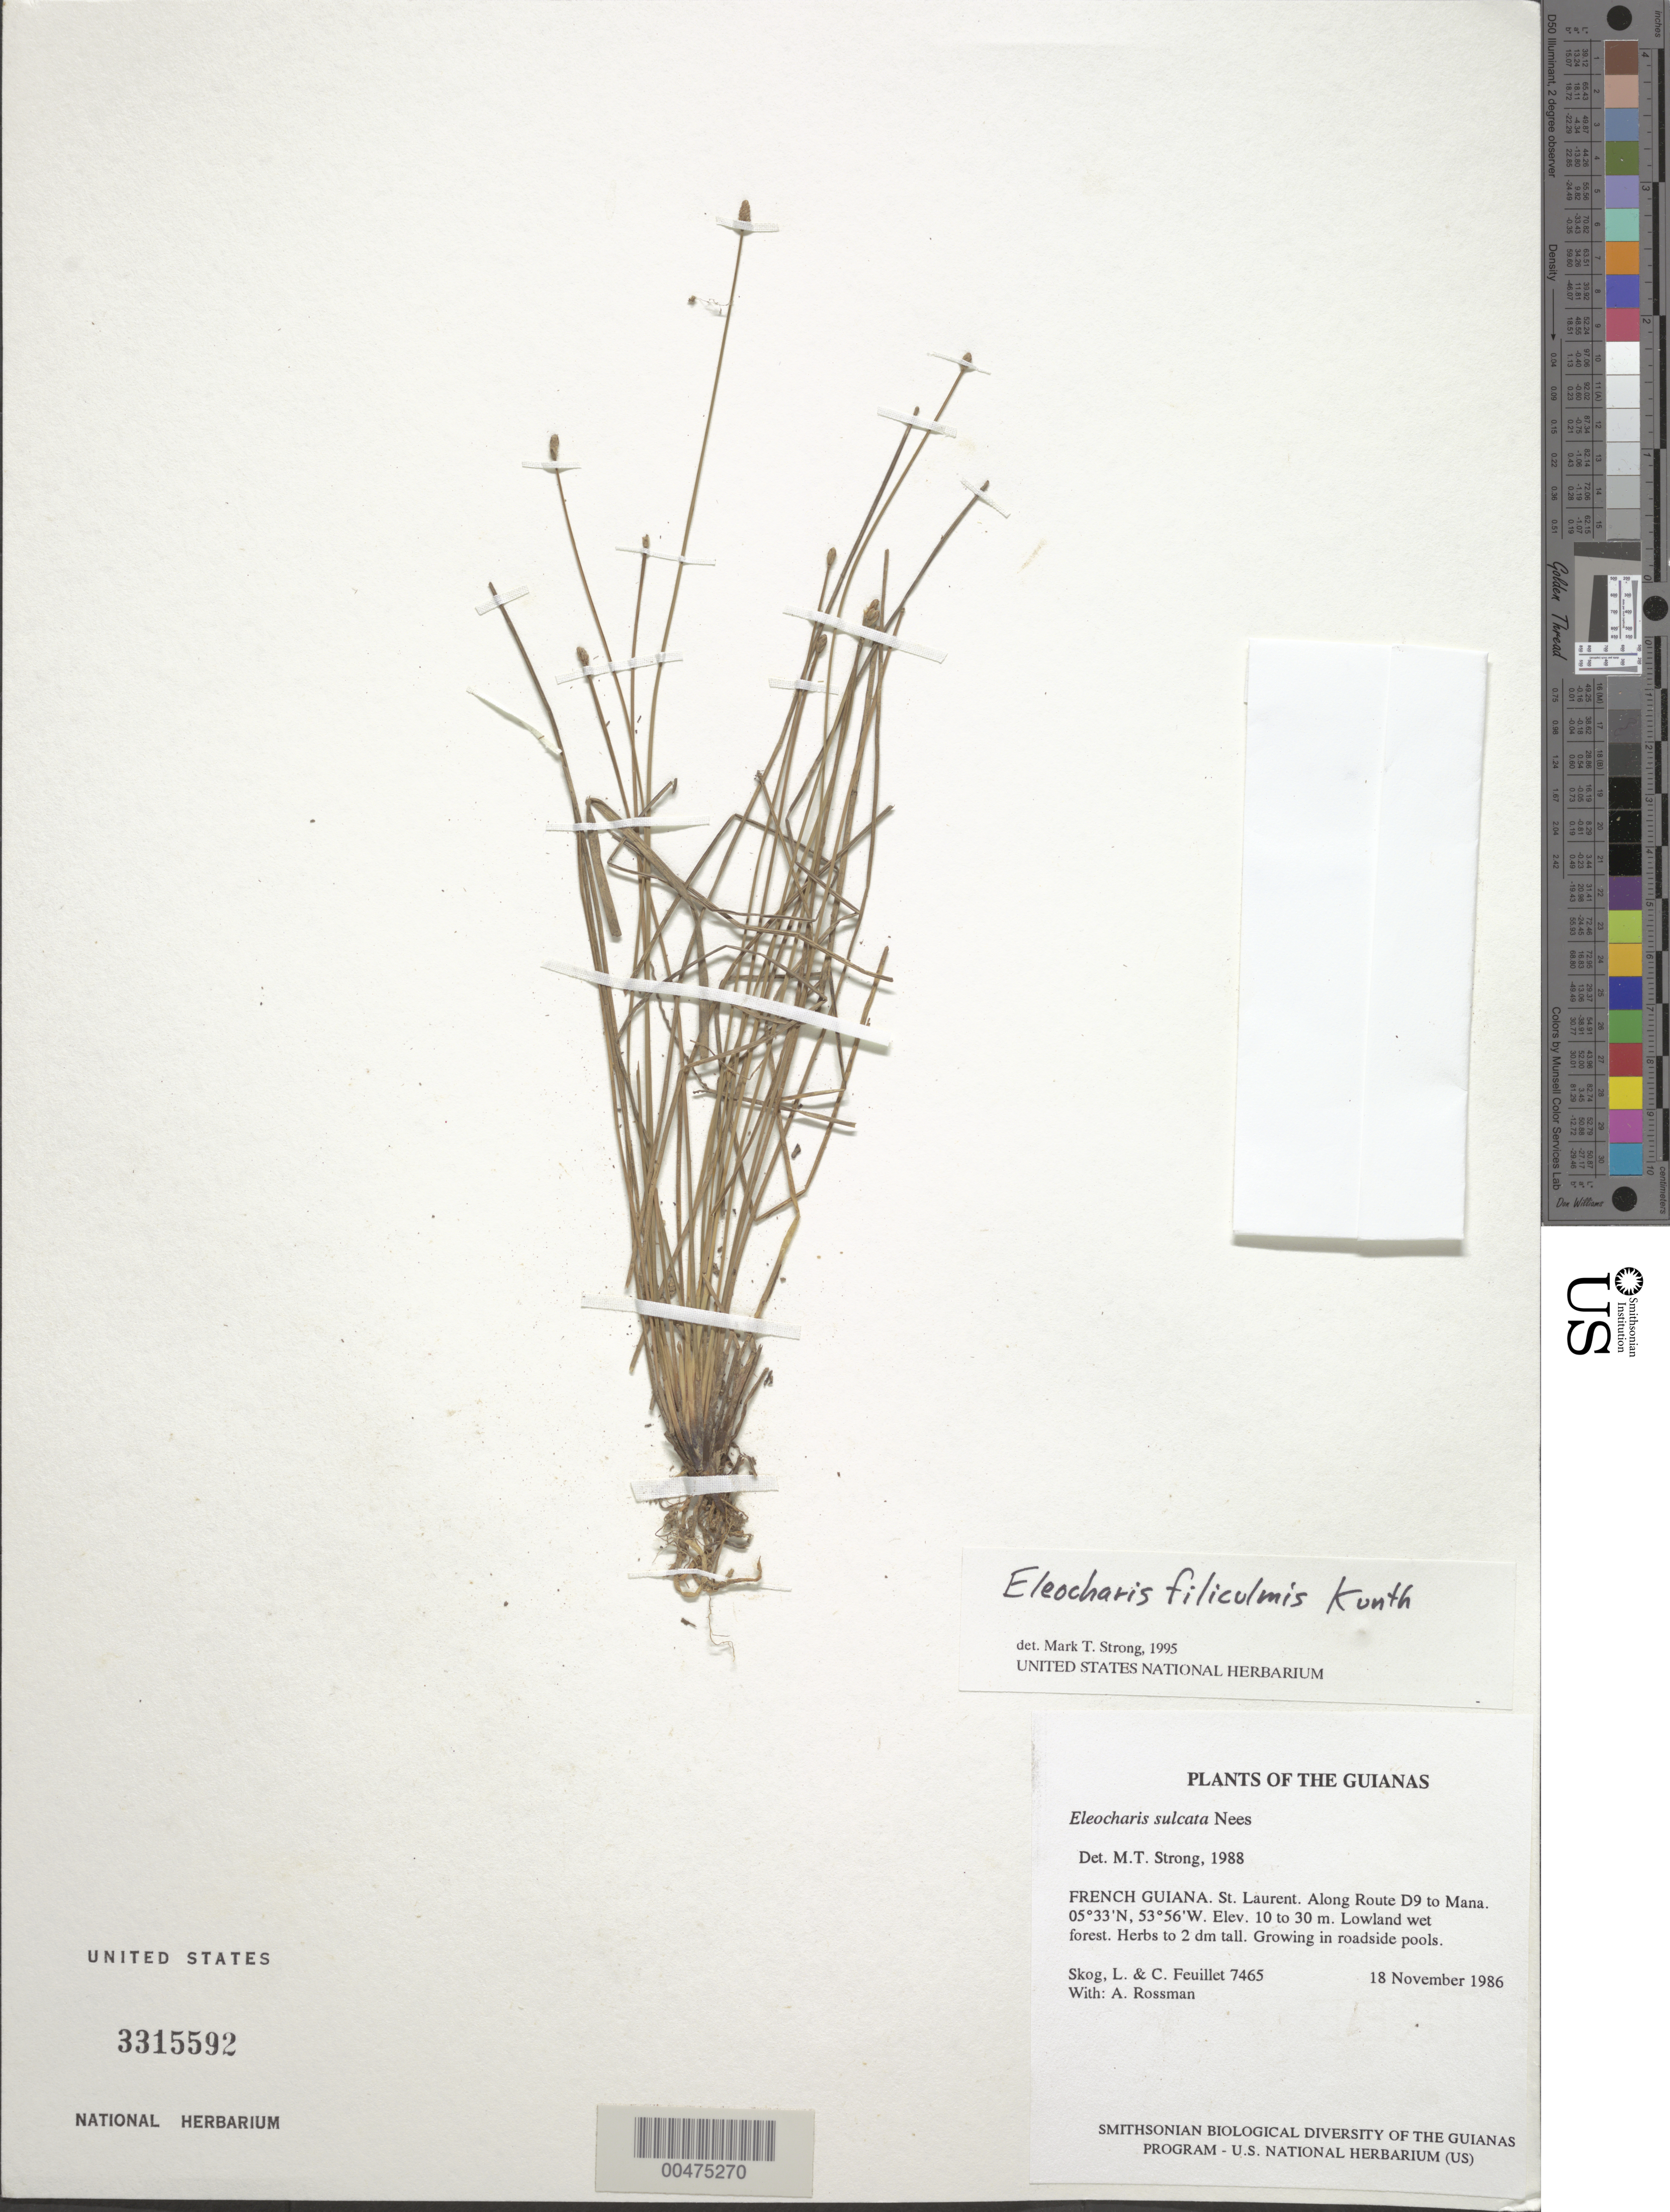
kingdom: Plantae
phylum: Tracheophyta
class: Liliopsida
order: Poales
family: Cyperaceae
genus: Eleocharis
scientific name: Eleocharis filiculmis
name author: Kunth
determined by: Strong, M. T., (US), Smithsonian Institution - National Museum of Natural History (UNITED STATES)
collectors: L. E. Skog, C. Feuillet & A. Rossman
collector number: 7465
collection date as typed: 18 November 1986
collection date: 1986-11-18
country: French Guiana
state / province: Saint-Laurent-du-Maroni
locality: Along Route D9 to Mana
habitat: Lowland wet forest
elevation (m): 10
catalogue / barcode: US 3315592